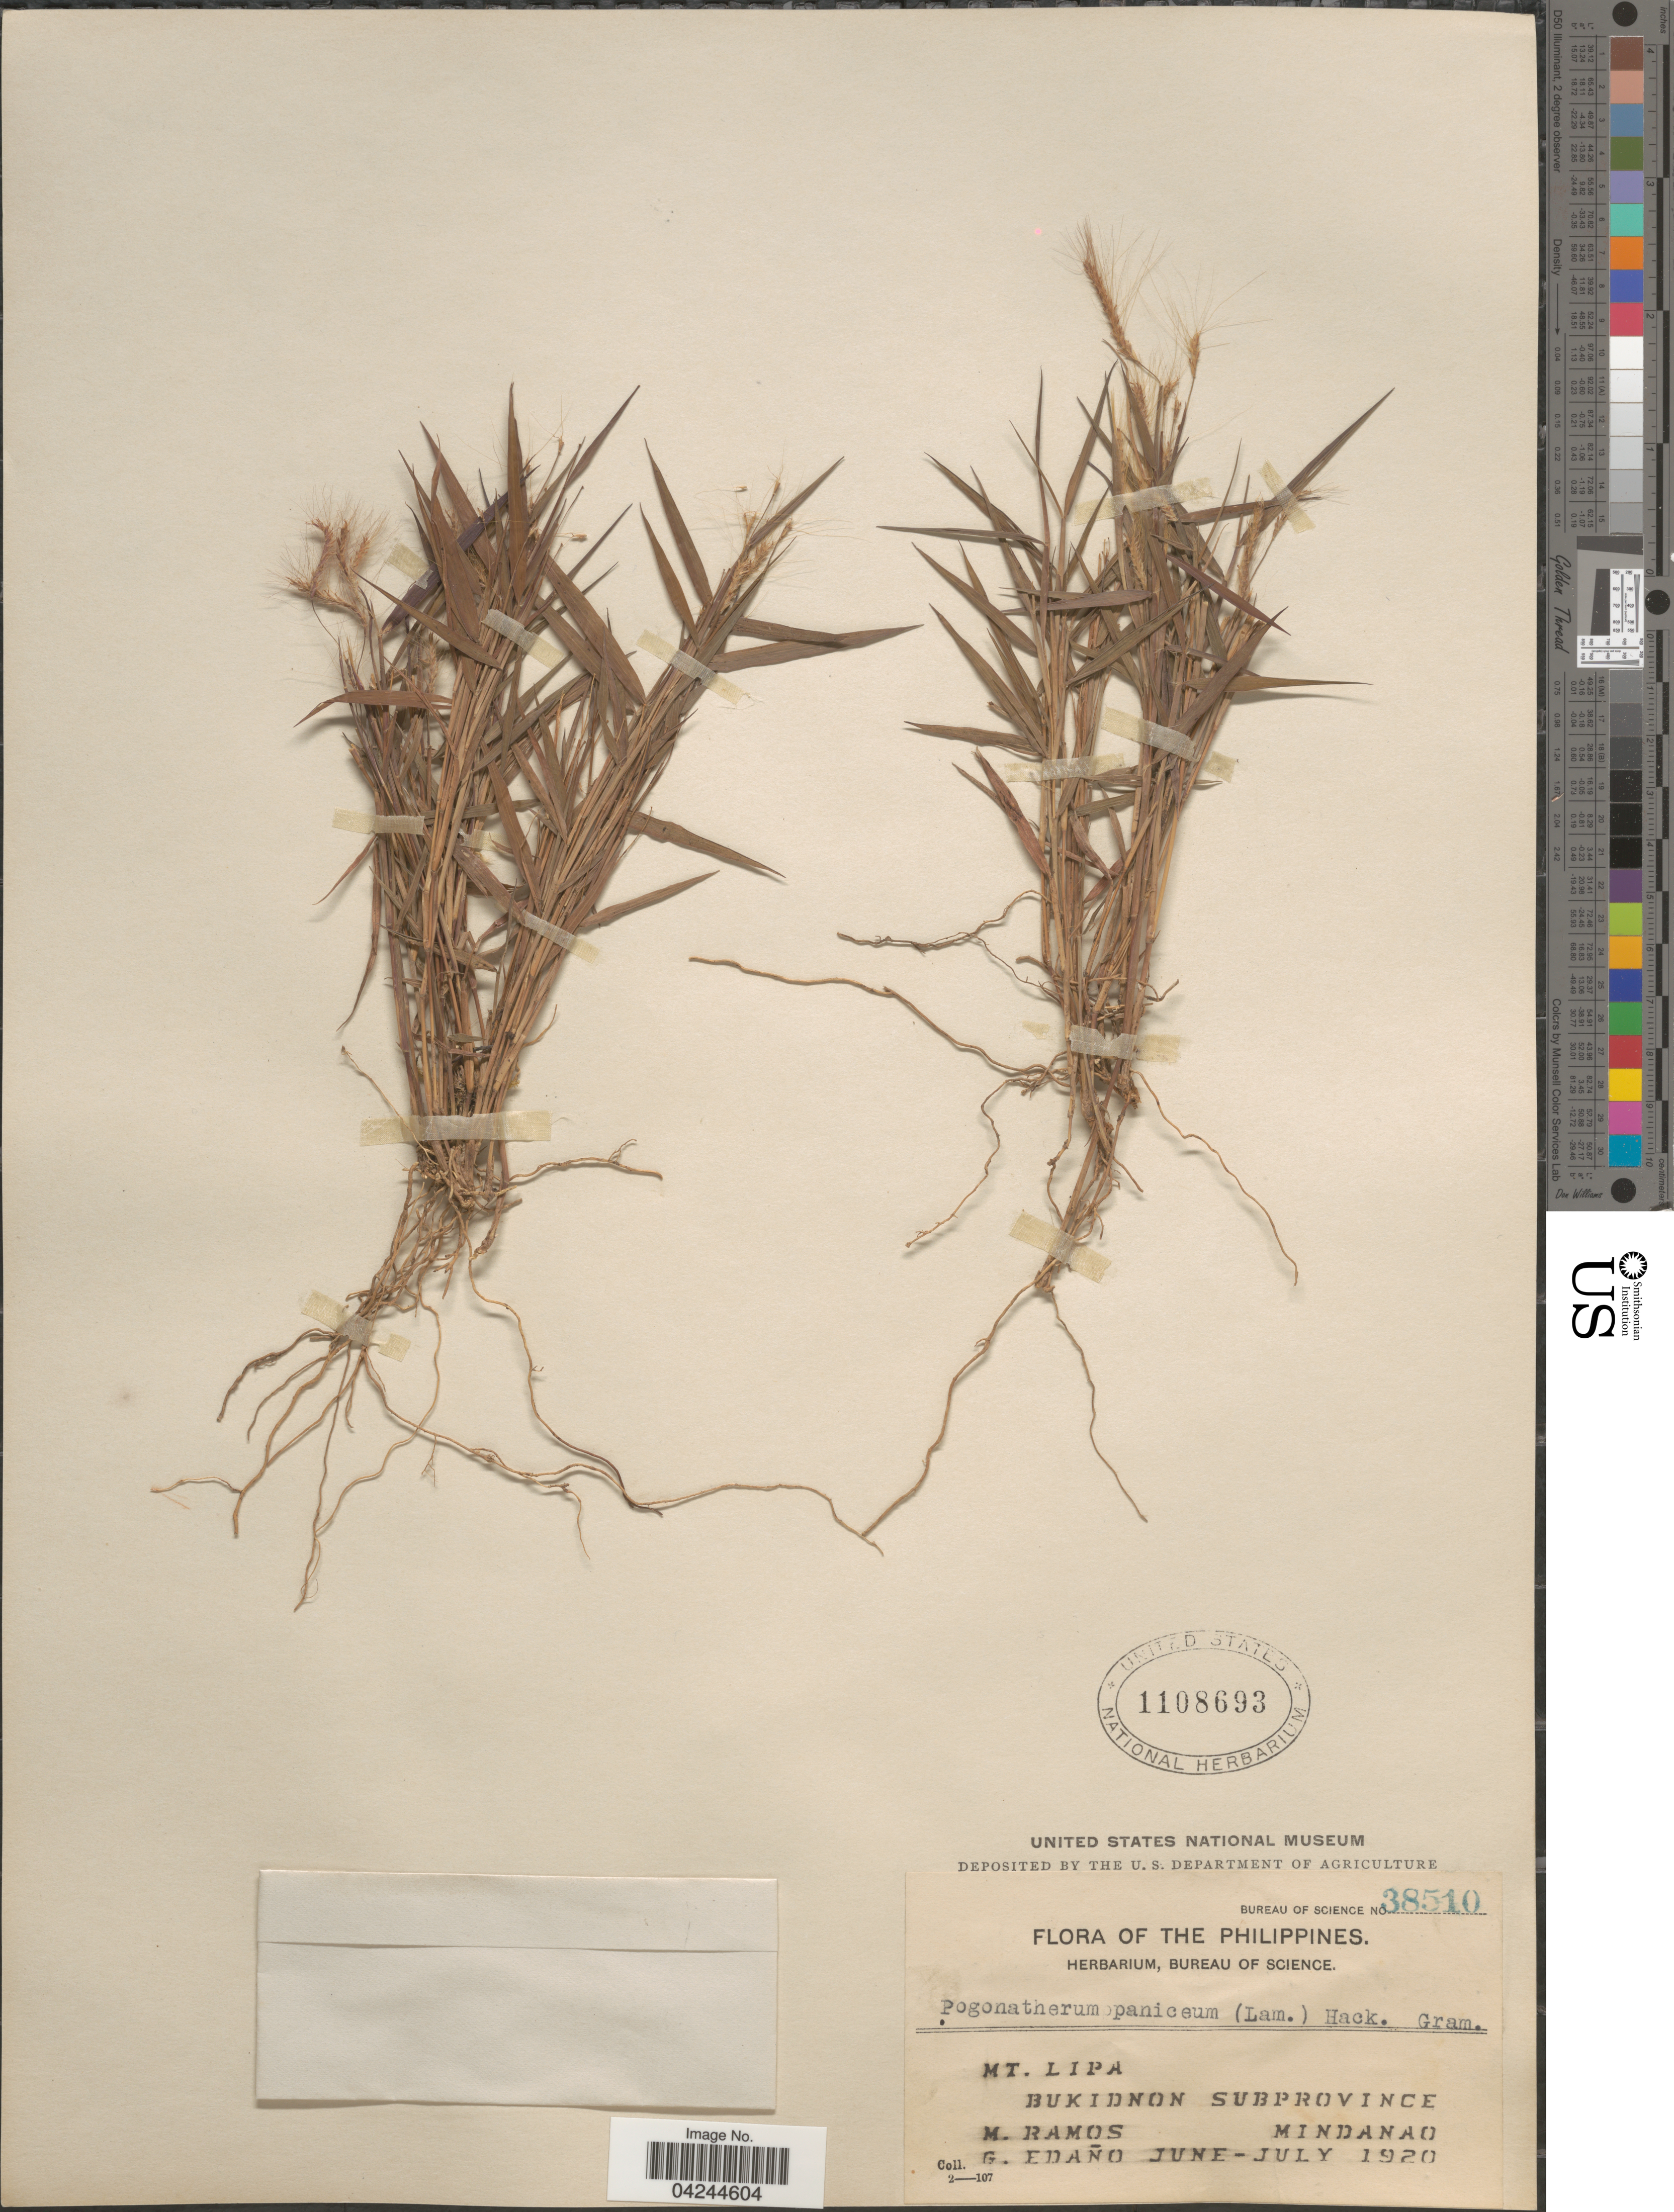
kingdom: Plantae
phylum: Tracheophyta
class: Liliopsida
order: Poales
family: Poaceae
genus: Pogonatherum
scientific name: Pogonatherum crinitum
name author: (Thunb.) Kunth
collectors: M. Ramos & G. Edaño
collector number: Bureau of Science 38510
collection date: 1920-06/1920-07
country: Philippines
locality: Mt. Lipa. Bukidnon Subprovince, Mindanao.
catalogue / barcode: US 1108693